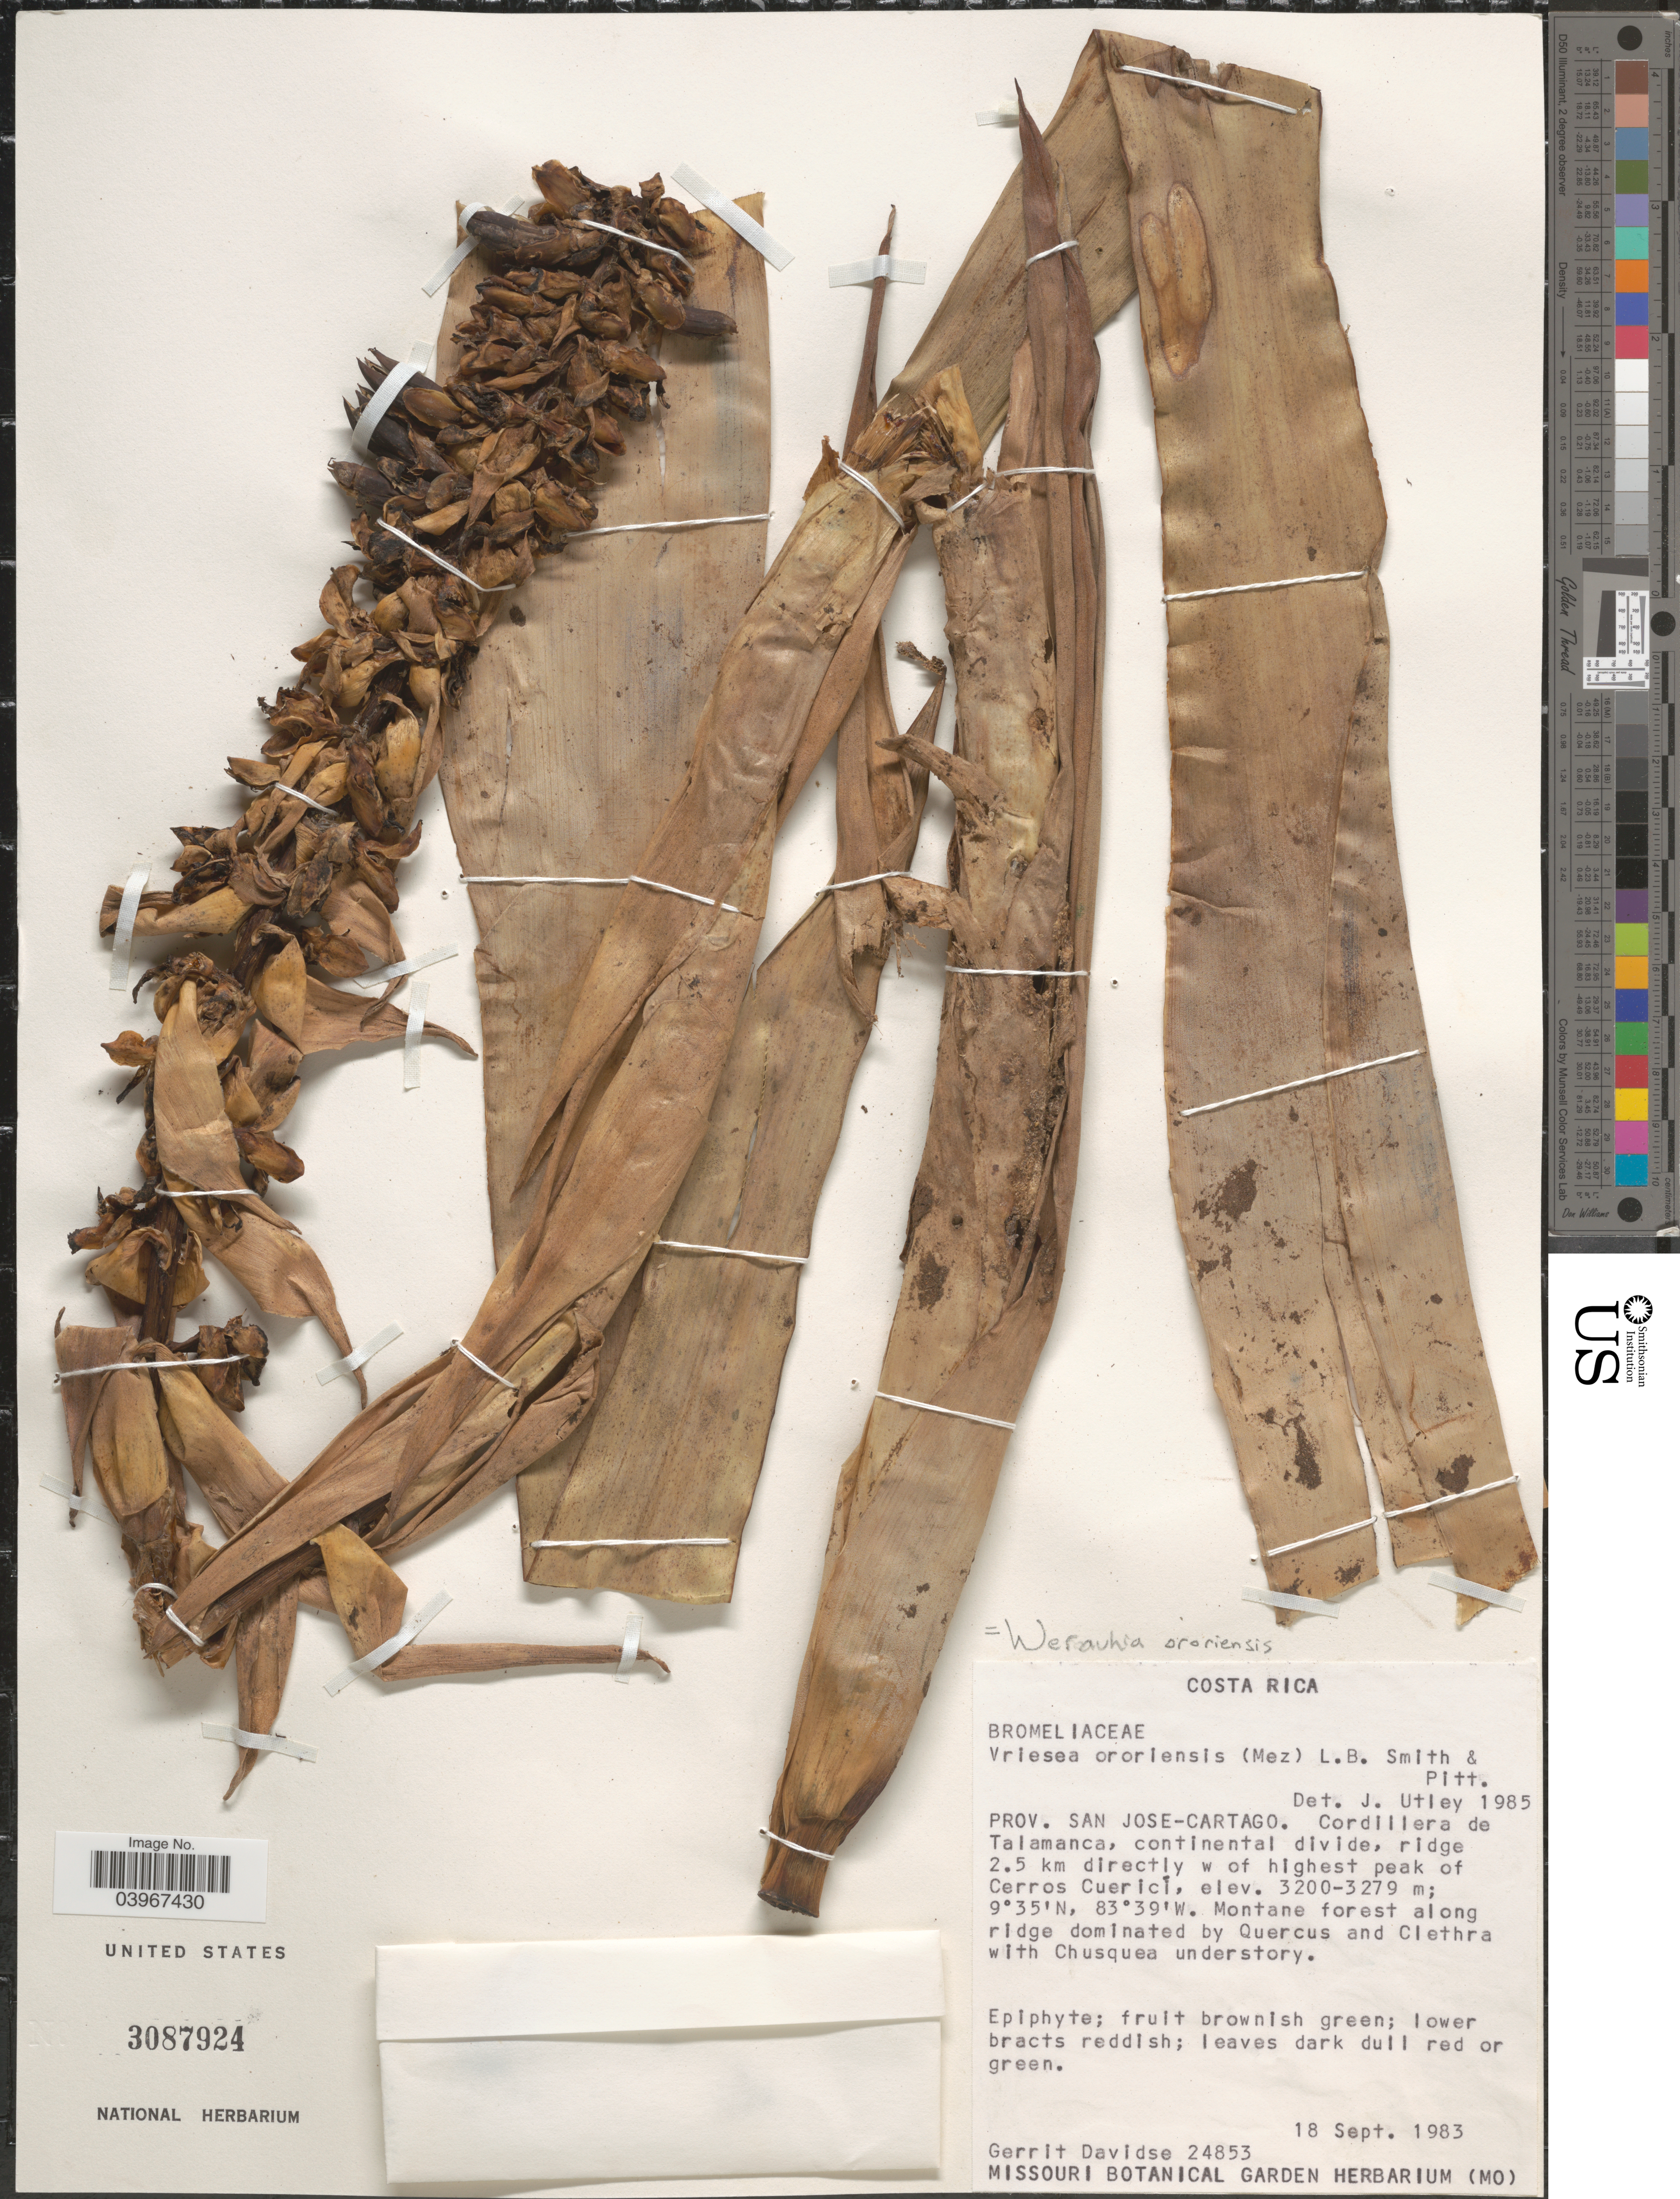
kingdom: Plantae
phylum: Tracheophyta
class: Liliopsida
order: Poales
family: Bromeliaceae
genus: Werauhia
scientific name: Werauhia ororiensis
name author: (Mez) J.R. Grant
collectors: G. Davidse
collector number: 24853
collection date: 1983-09-18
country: Costa Rica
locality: Prov. San Jose-Cartago. Cordillera de Talamanca, continental divide, ridge 2.5 km directly w of highest peak of Cerros Cuerici.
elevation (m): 3200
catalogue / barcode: US 3087924